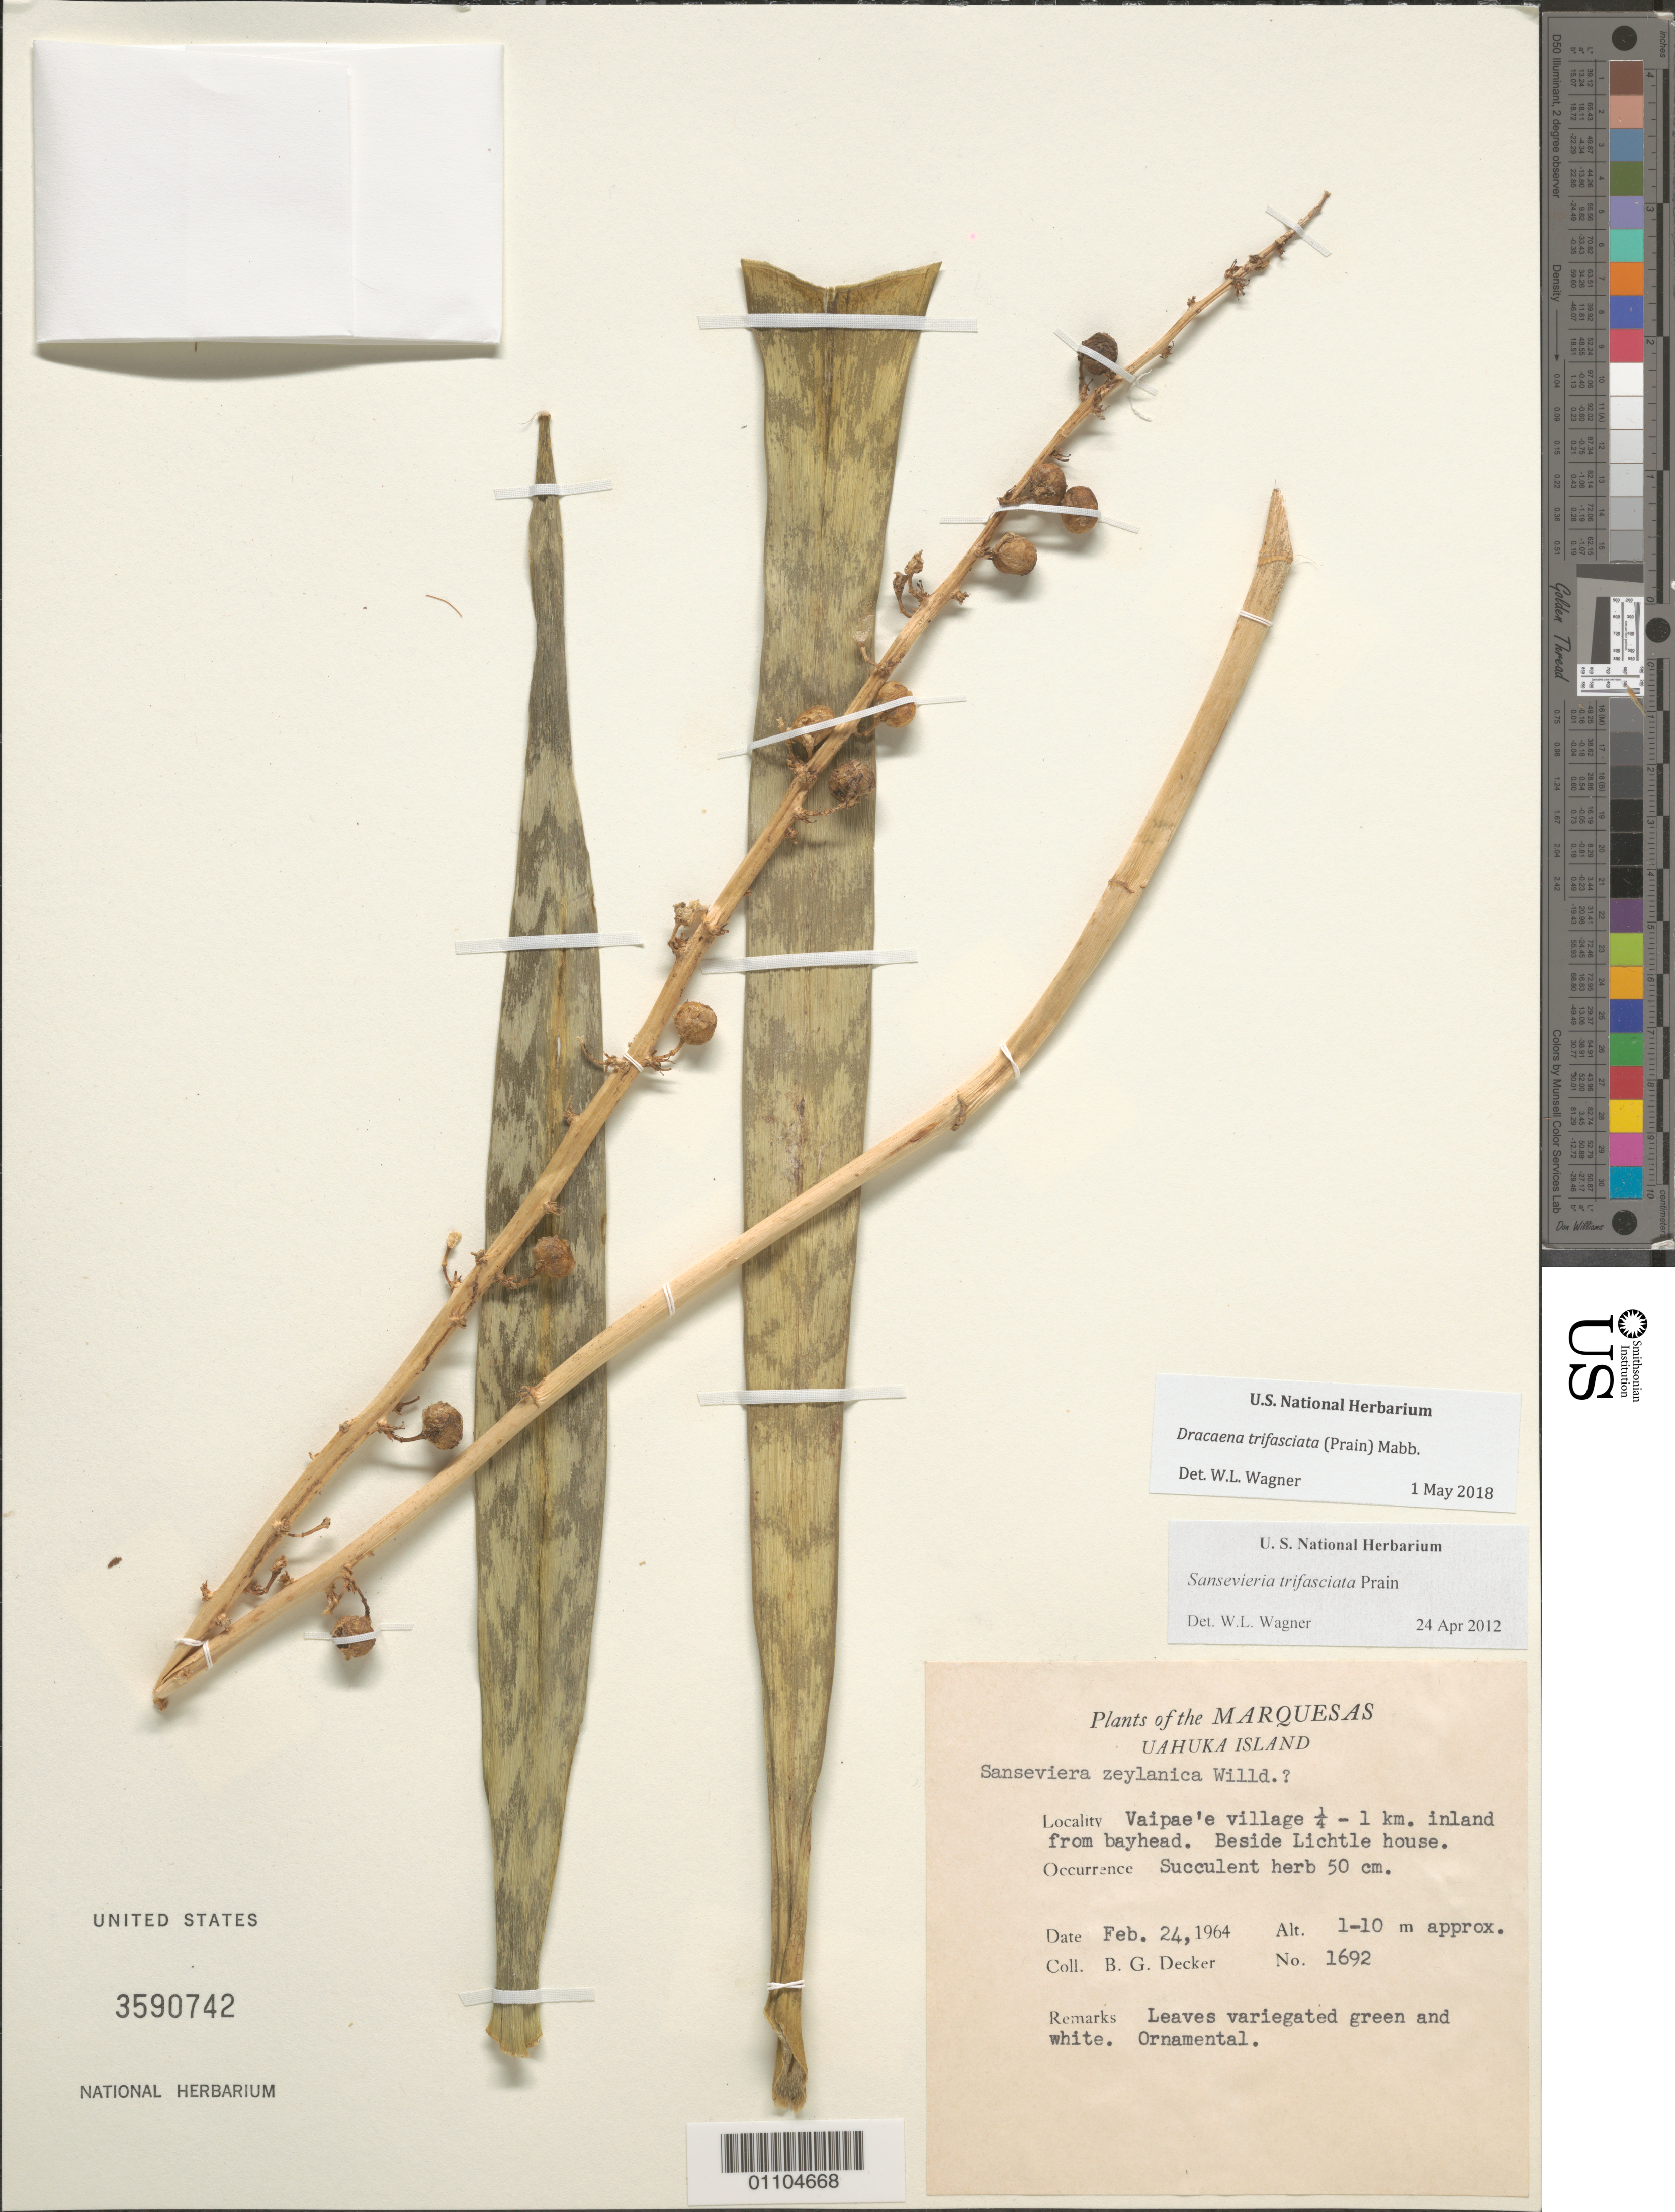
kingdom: Plantae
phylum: Tracheophyta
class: Liliopsida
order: Asparagales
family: Asparagaceae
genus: Dracaena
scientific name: Dracaena trifasciata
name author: (Prain) Mabb.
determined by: Wagner, W. L., (BOT), Smithsonian Institution - National Museum of Natural History (UNITED STATES)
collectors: B. G. Decker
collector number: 1692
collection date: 1964-02-24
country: French Polynesia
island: Ua Huka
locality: Vaipae'e village, 1/4 - 1 km inland from bayhead.. Beside Lichtle house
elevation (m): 1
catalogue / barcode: US 3590742